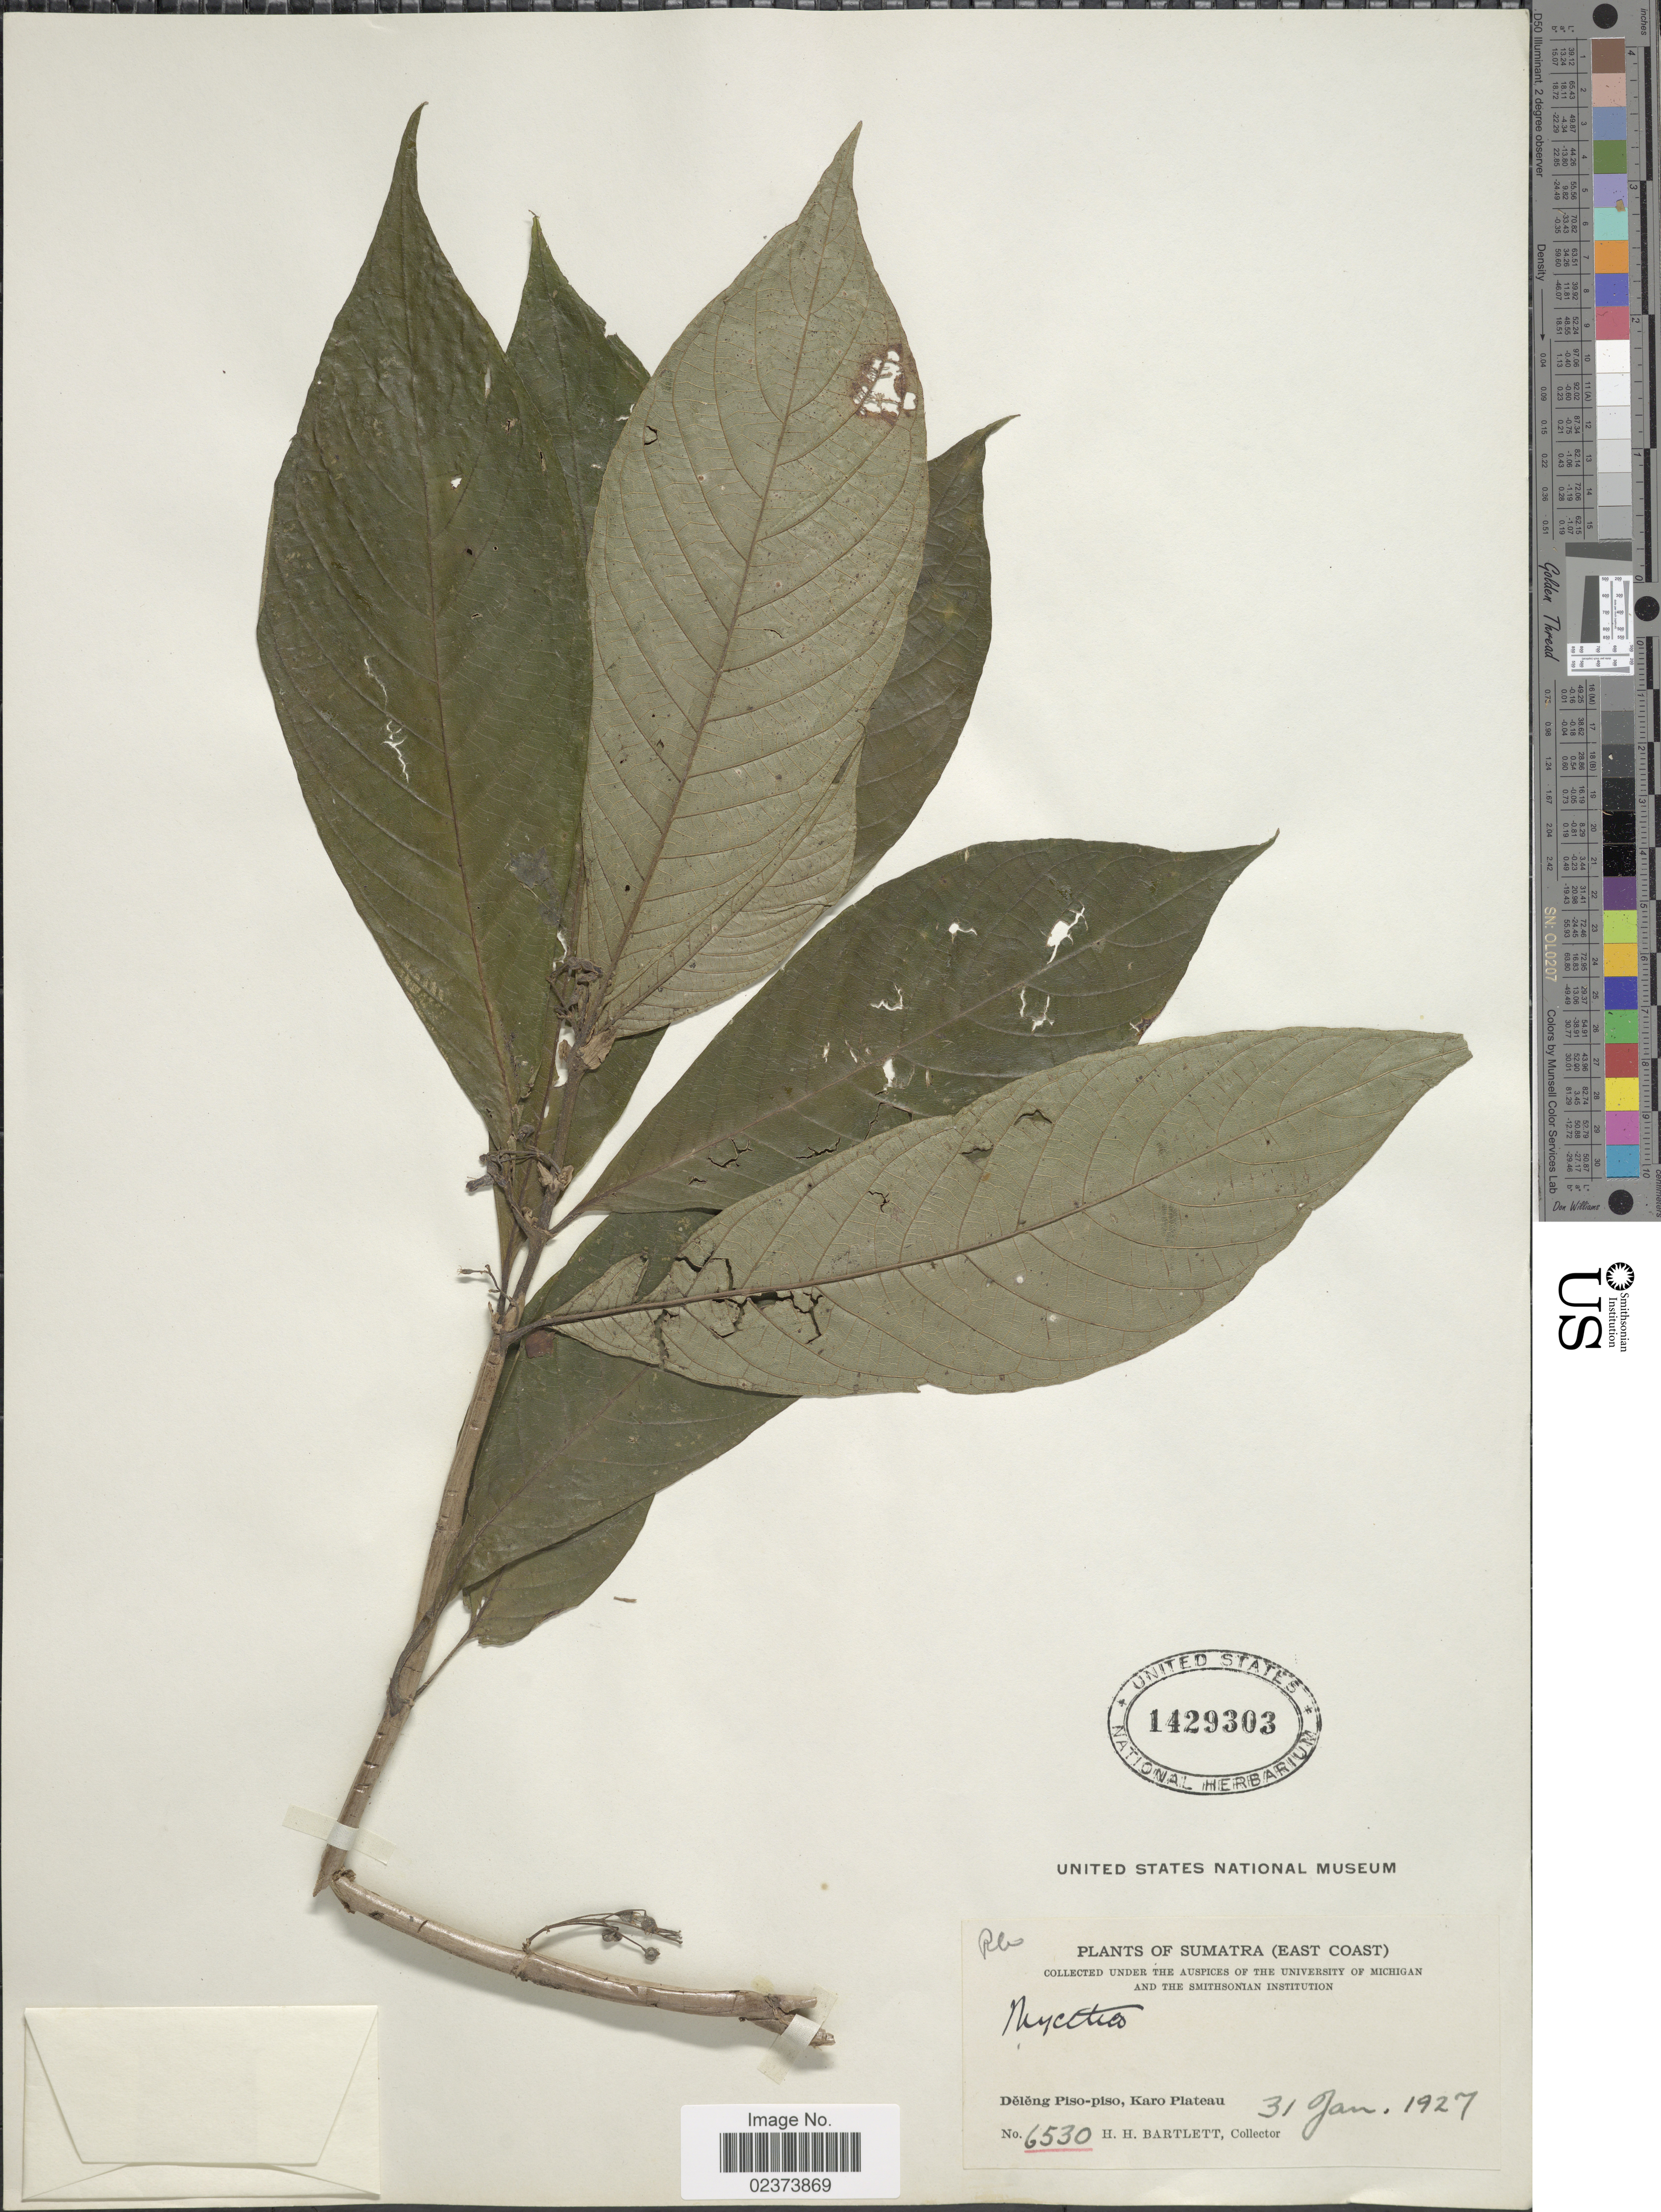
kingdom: Plantae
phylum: Tracheophyta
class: Magnoliopsida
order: Gentianales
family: Rubiaceae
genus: Mycetia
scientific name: Mycetia sp.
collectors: H. H. Bartlett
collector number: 6530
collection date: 1927-01-31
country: Indonesia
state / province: Sumatra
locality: Sumatra (East Coast), Deleng Piso-pisom Karo Plateau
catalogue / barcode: US 1429303